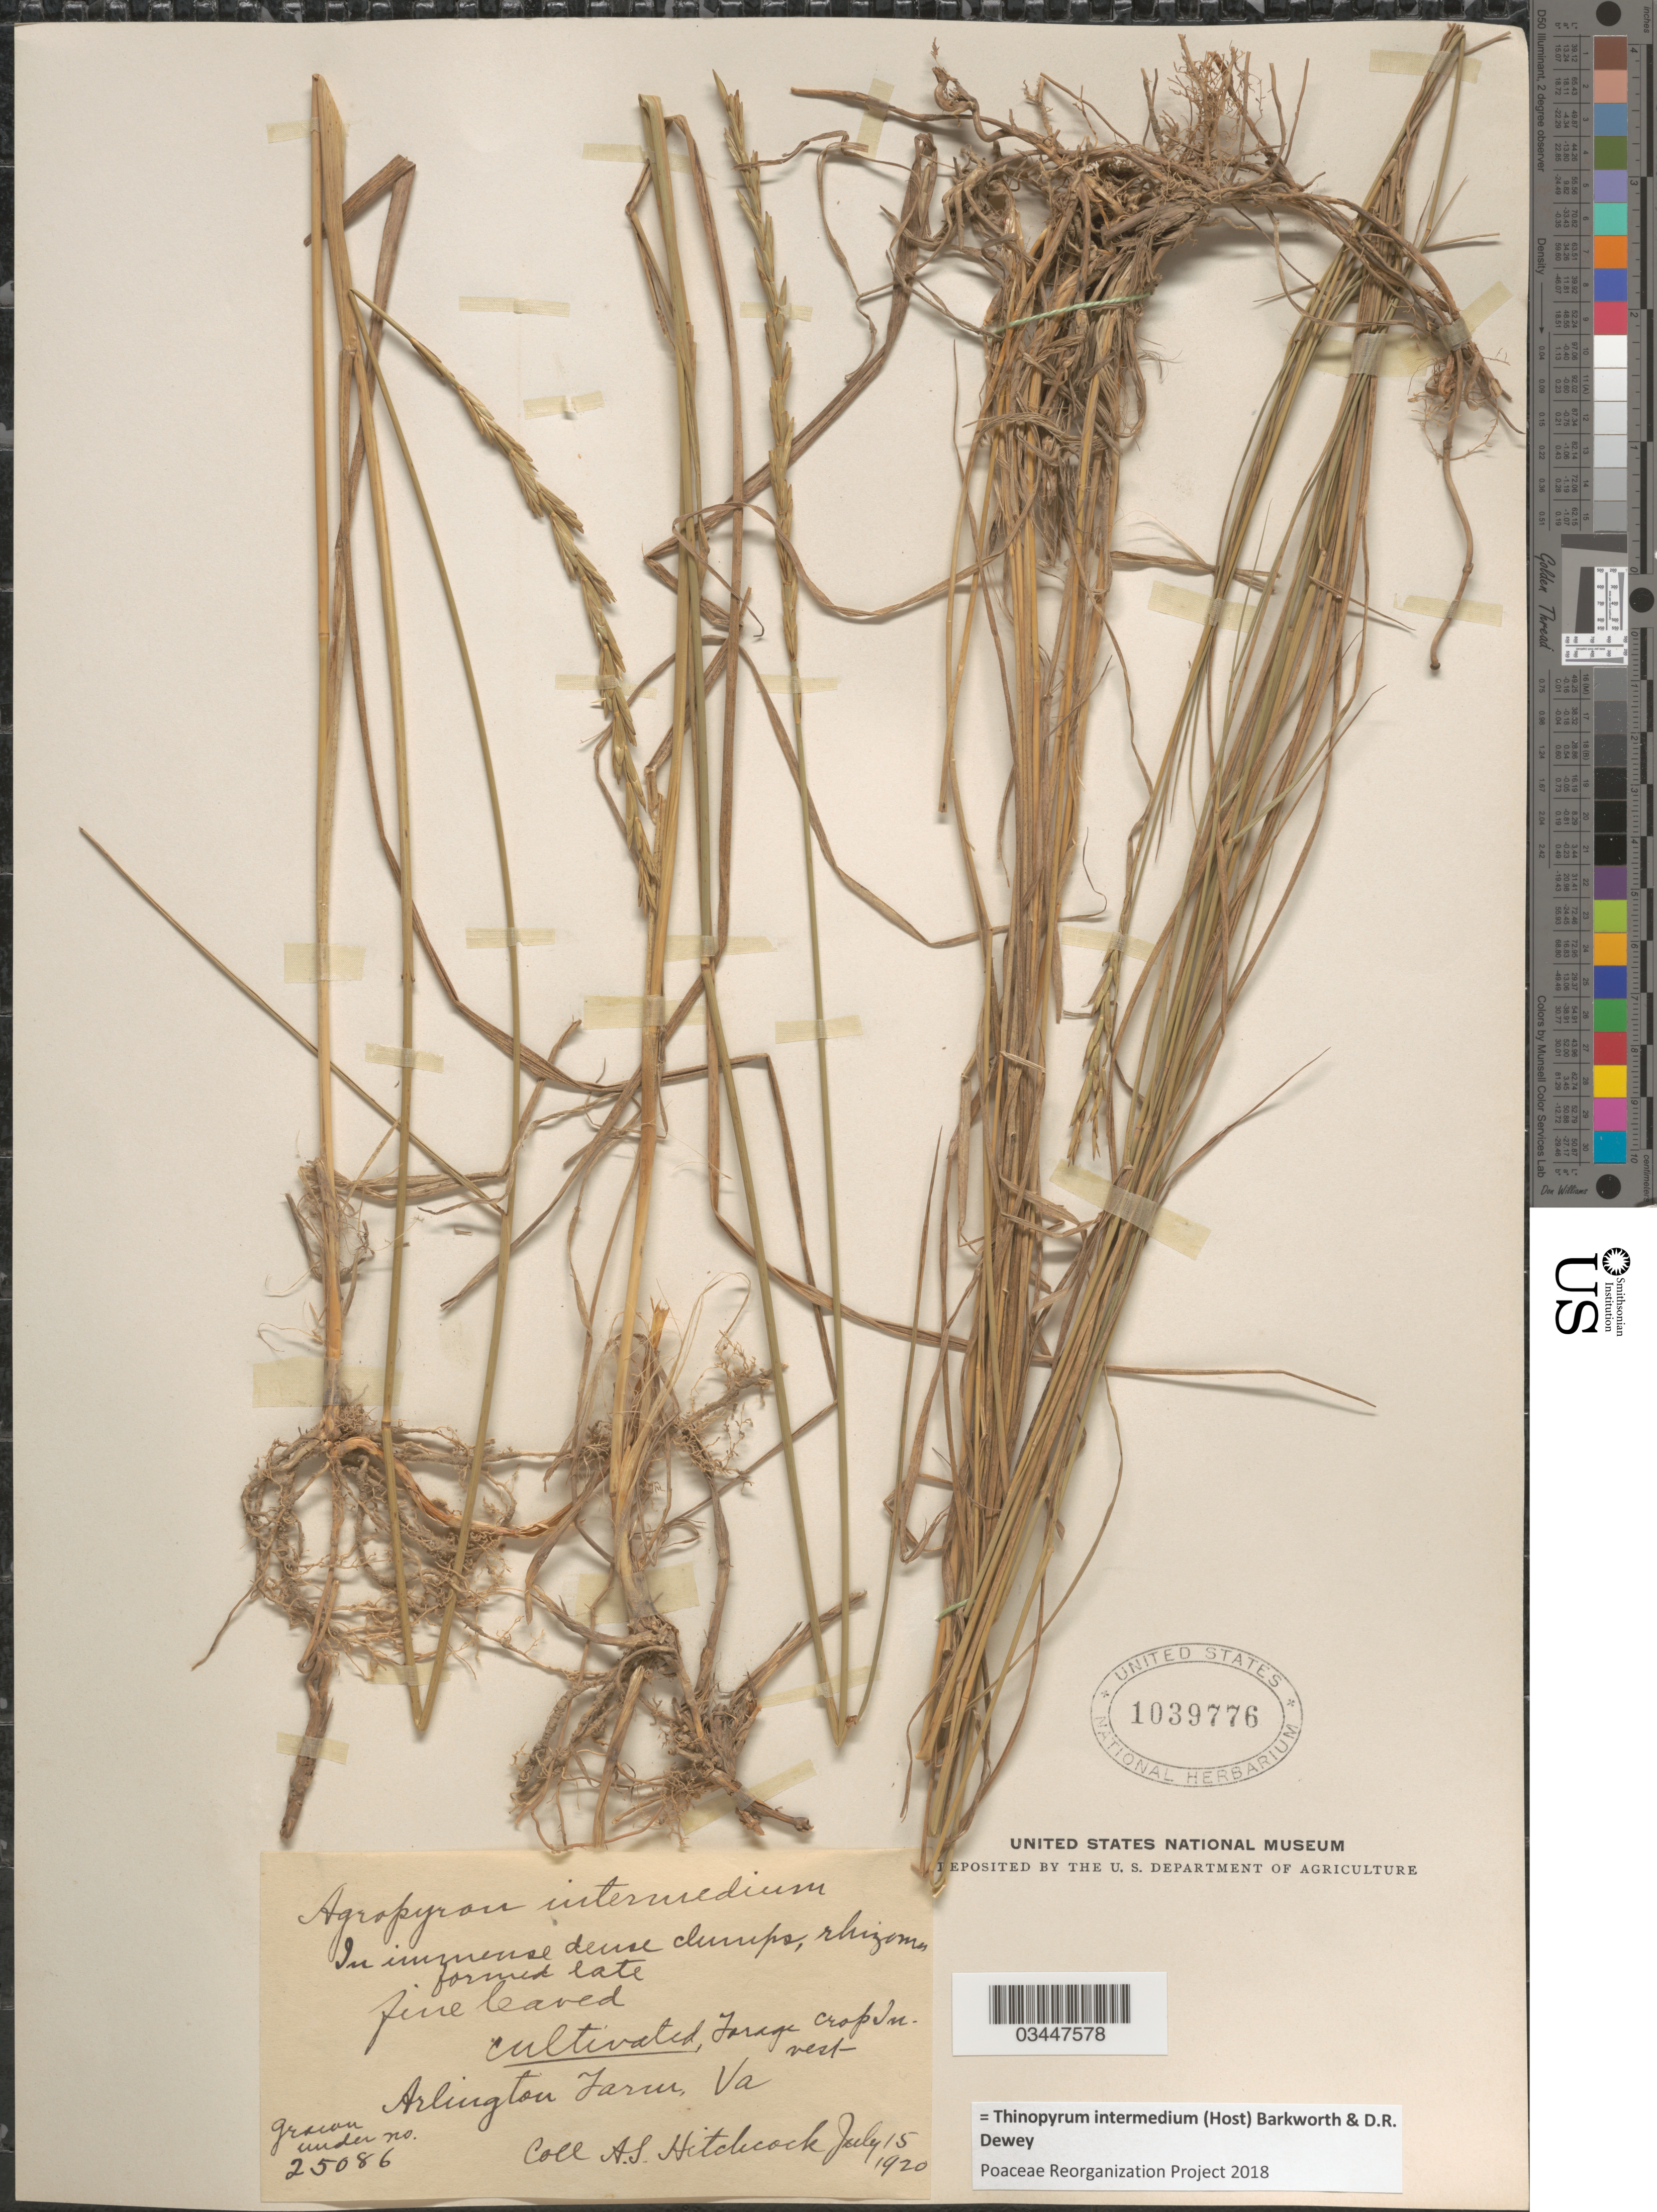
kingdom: Plantae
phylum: Tracheophyta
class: Liliopsida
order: Poales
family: Poaceae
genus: Thinopyrum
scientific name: Thinopyrum intermedium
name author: (Host) Barkworth & Dewey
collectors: A. S. Hitchcock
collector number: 25086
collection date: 1920-07-15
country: United States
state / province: Virginia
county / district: Arlington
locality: Forage crop Invest. Arlington Farm.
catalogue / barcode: US 1039776